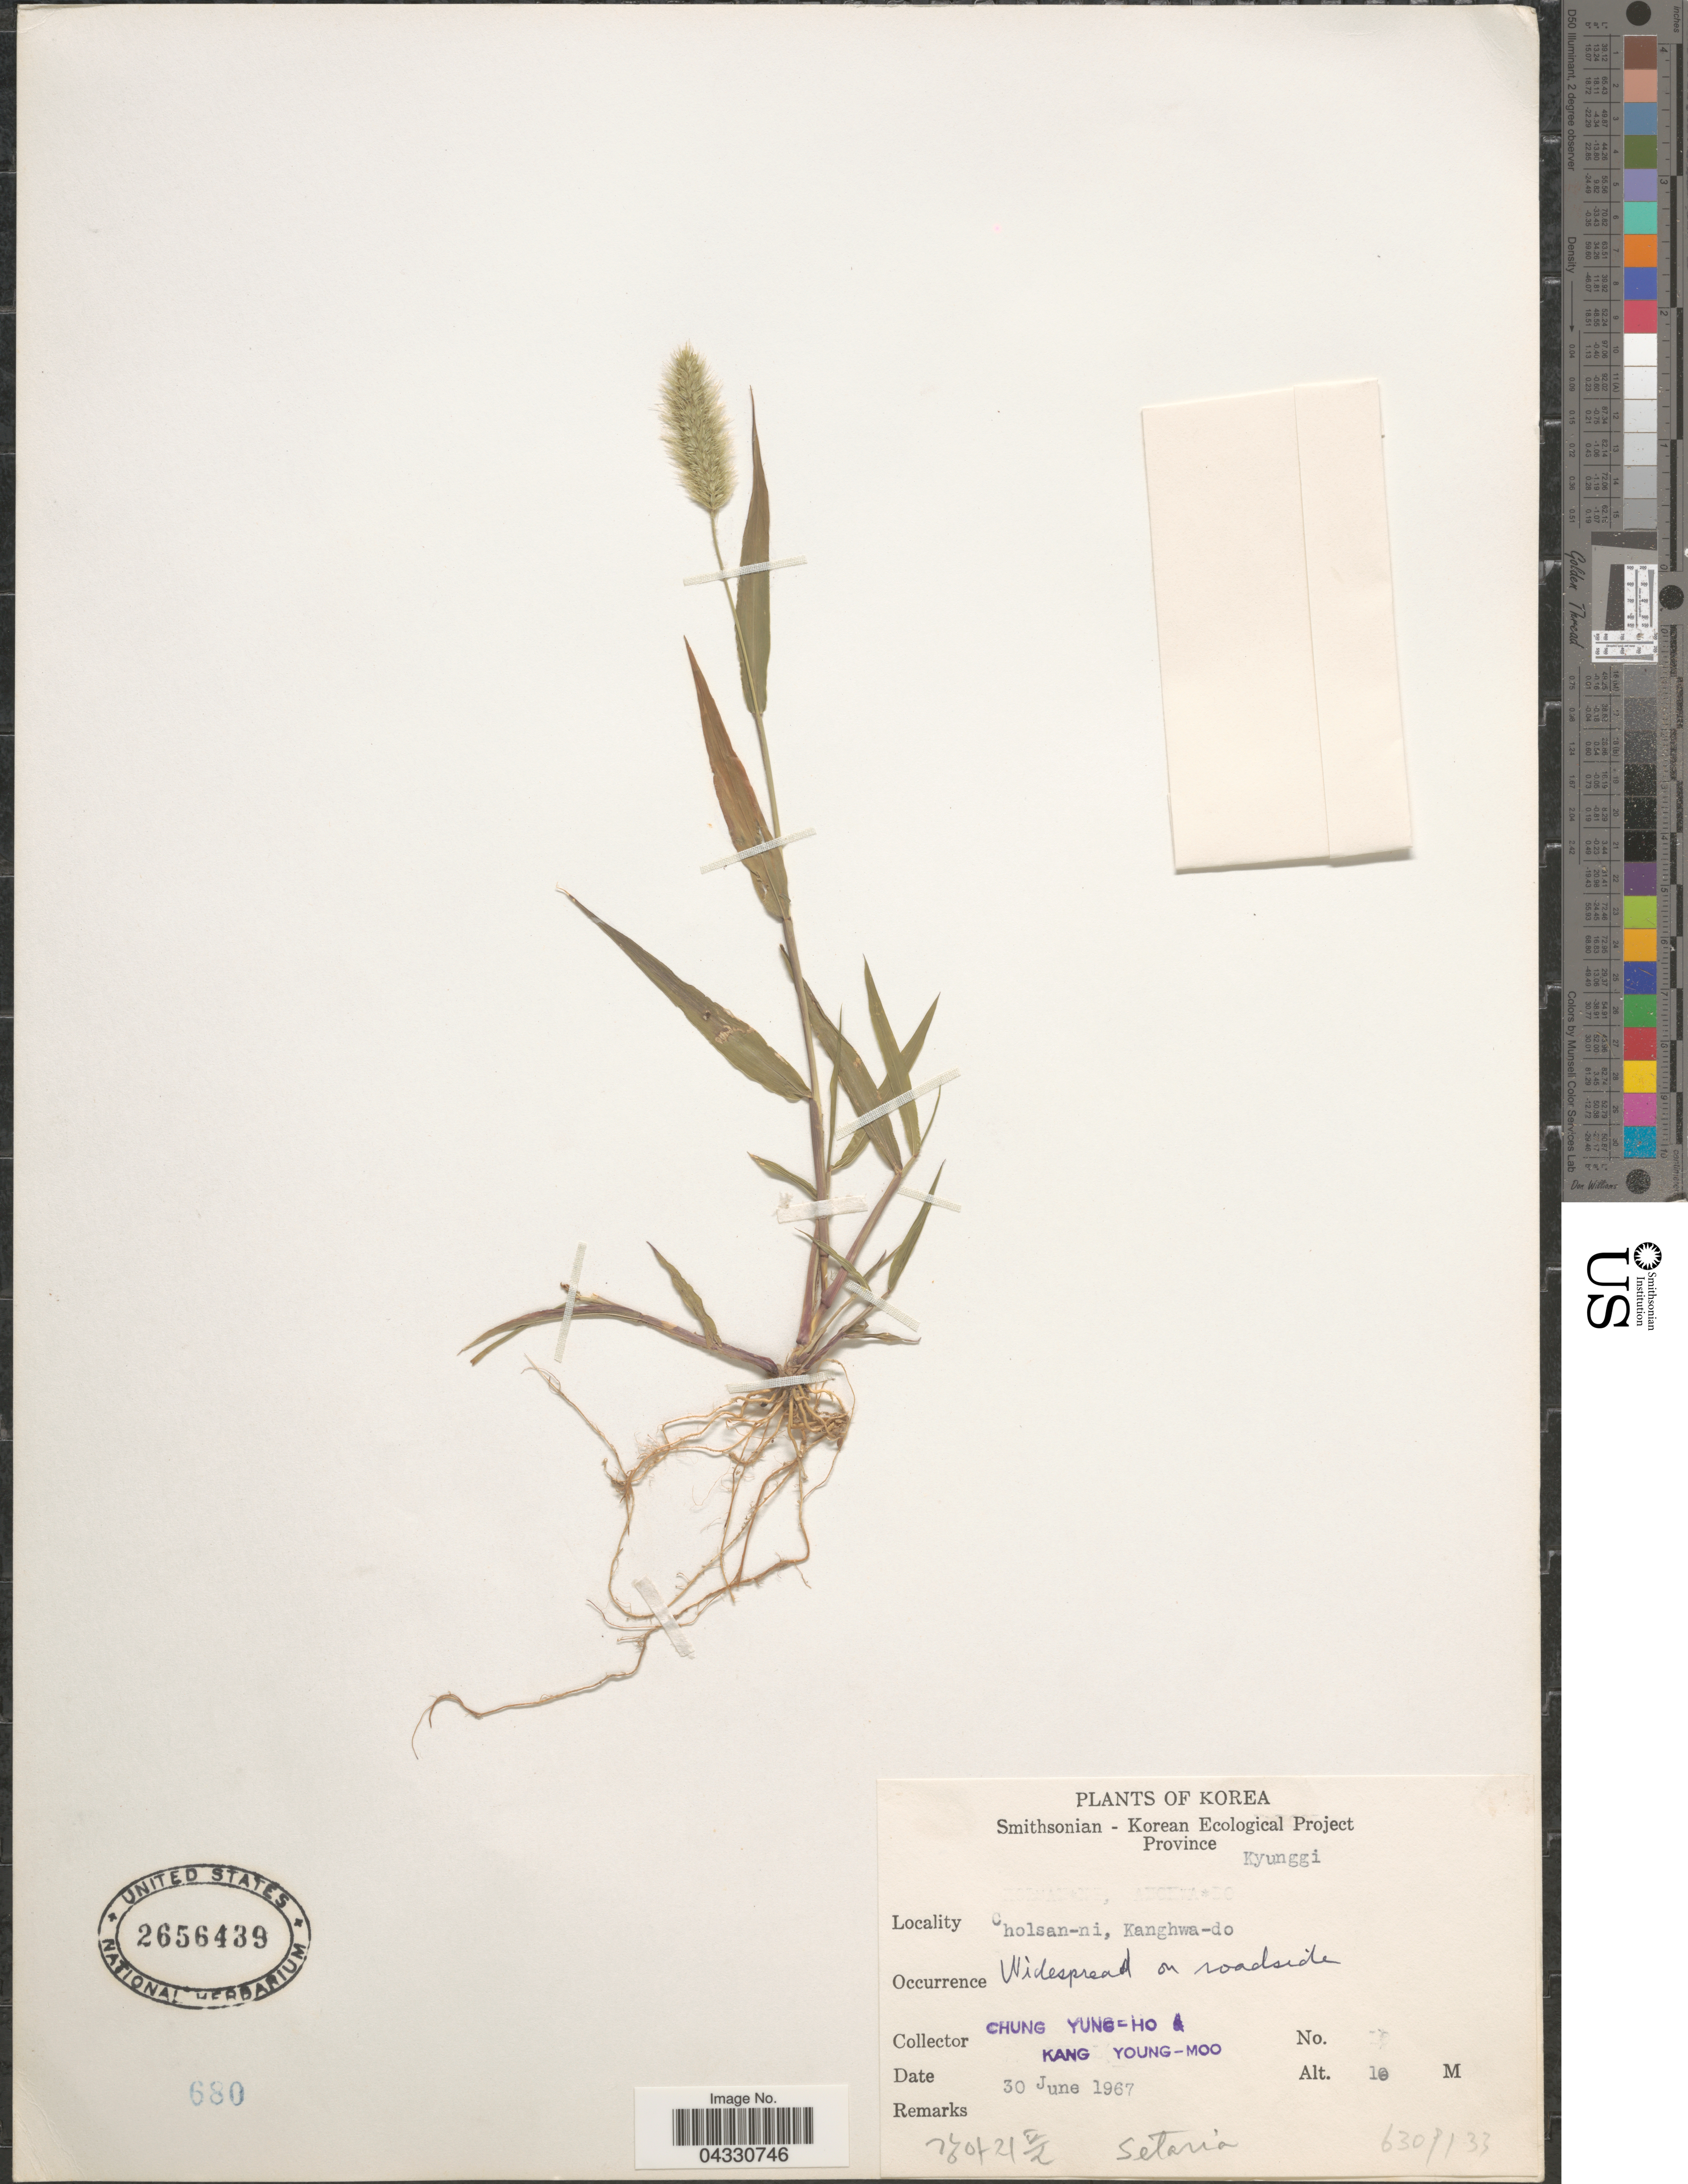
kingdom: Plantae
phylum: Tracheophyta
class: Liliopsida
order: Poales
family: Poaceae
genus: Setaria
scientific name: Setaria sp.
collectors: C. Yung-Ho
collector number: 10*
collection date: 1967-06-30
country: South Korea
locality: Cholsan-ni, Kanghwa-do.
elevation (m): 10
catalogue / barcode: US 2656439